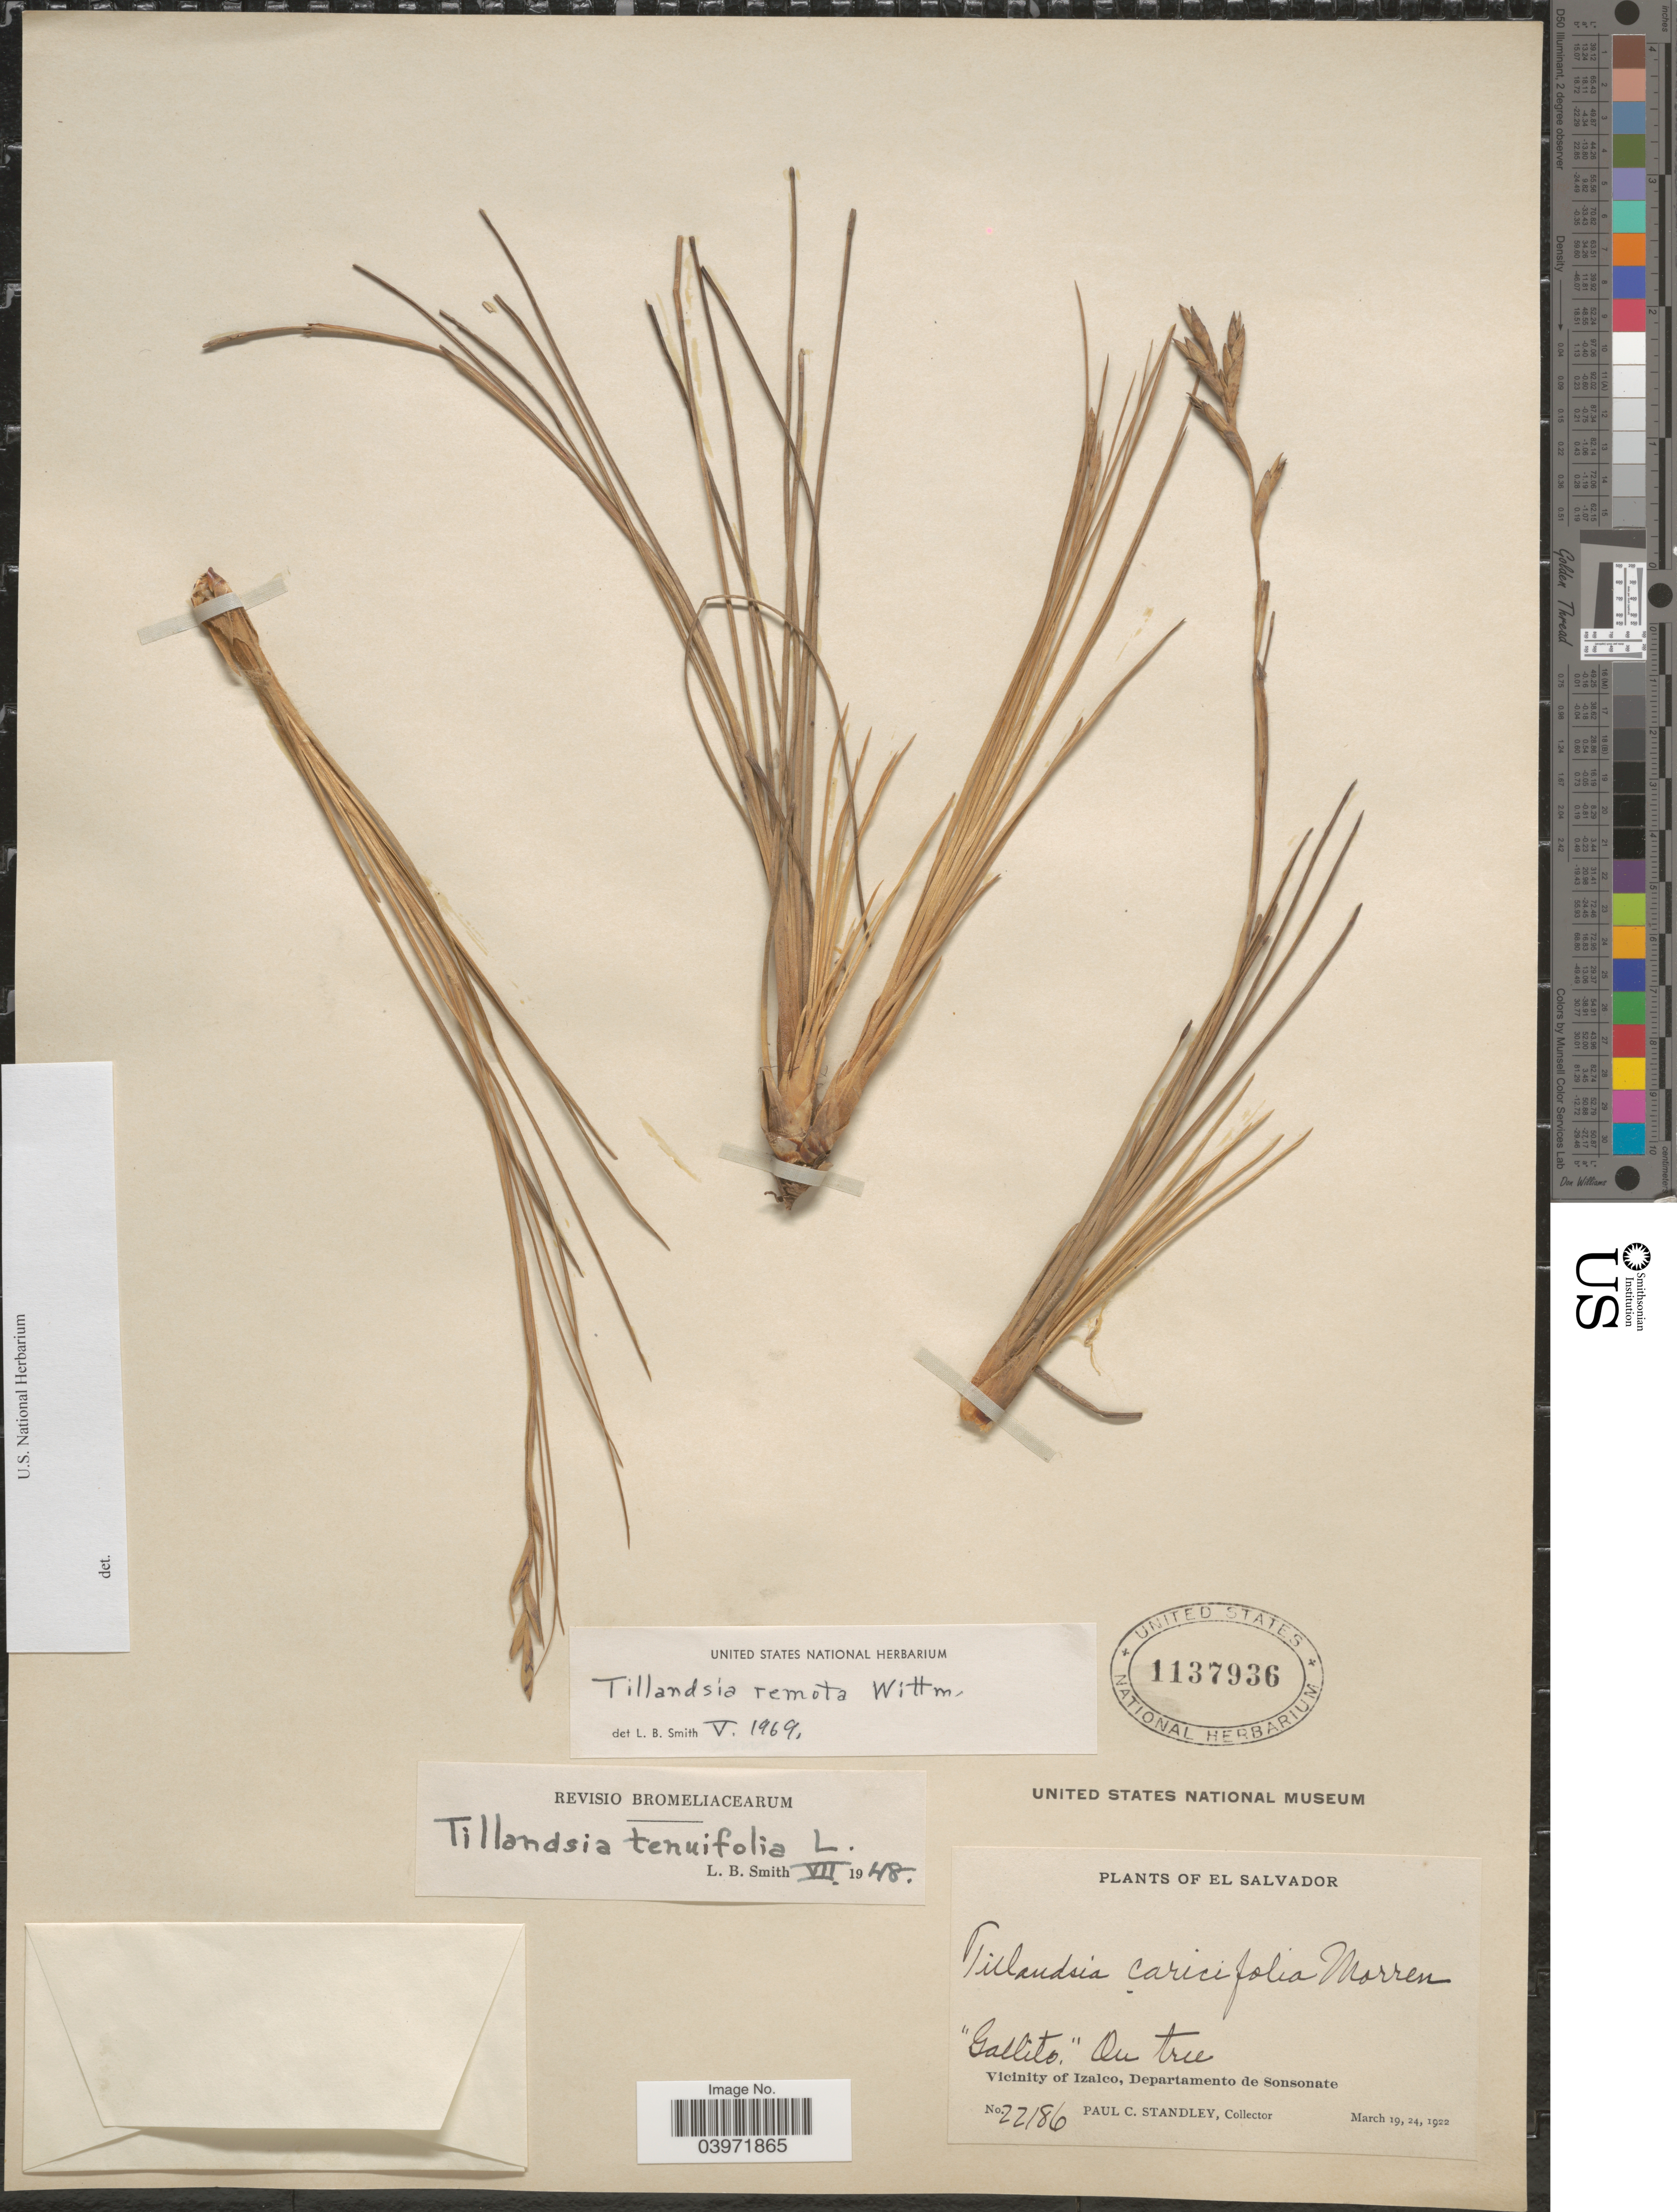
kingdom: Plantae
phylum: Tracheophyta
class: Liliopsida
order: Poales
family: Bromeliaceae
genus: Tillandsia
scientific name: Tillandsia remota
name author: Wittm.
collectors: P. C. Standley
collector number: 22186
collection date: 1922-03-19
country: El Salvador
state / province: Sonsonate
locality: Vicinity of Izalco, Departamento de Sonsonate.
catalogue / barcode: US 1137936